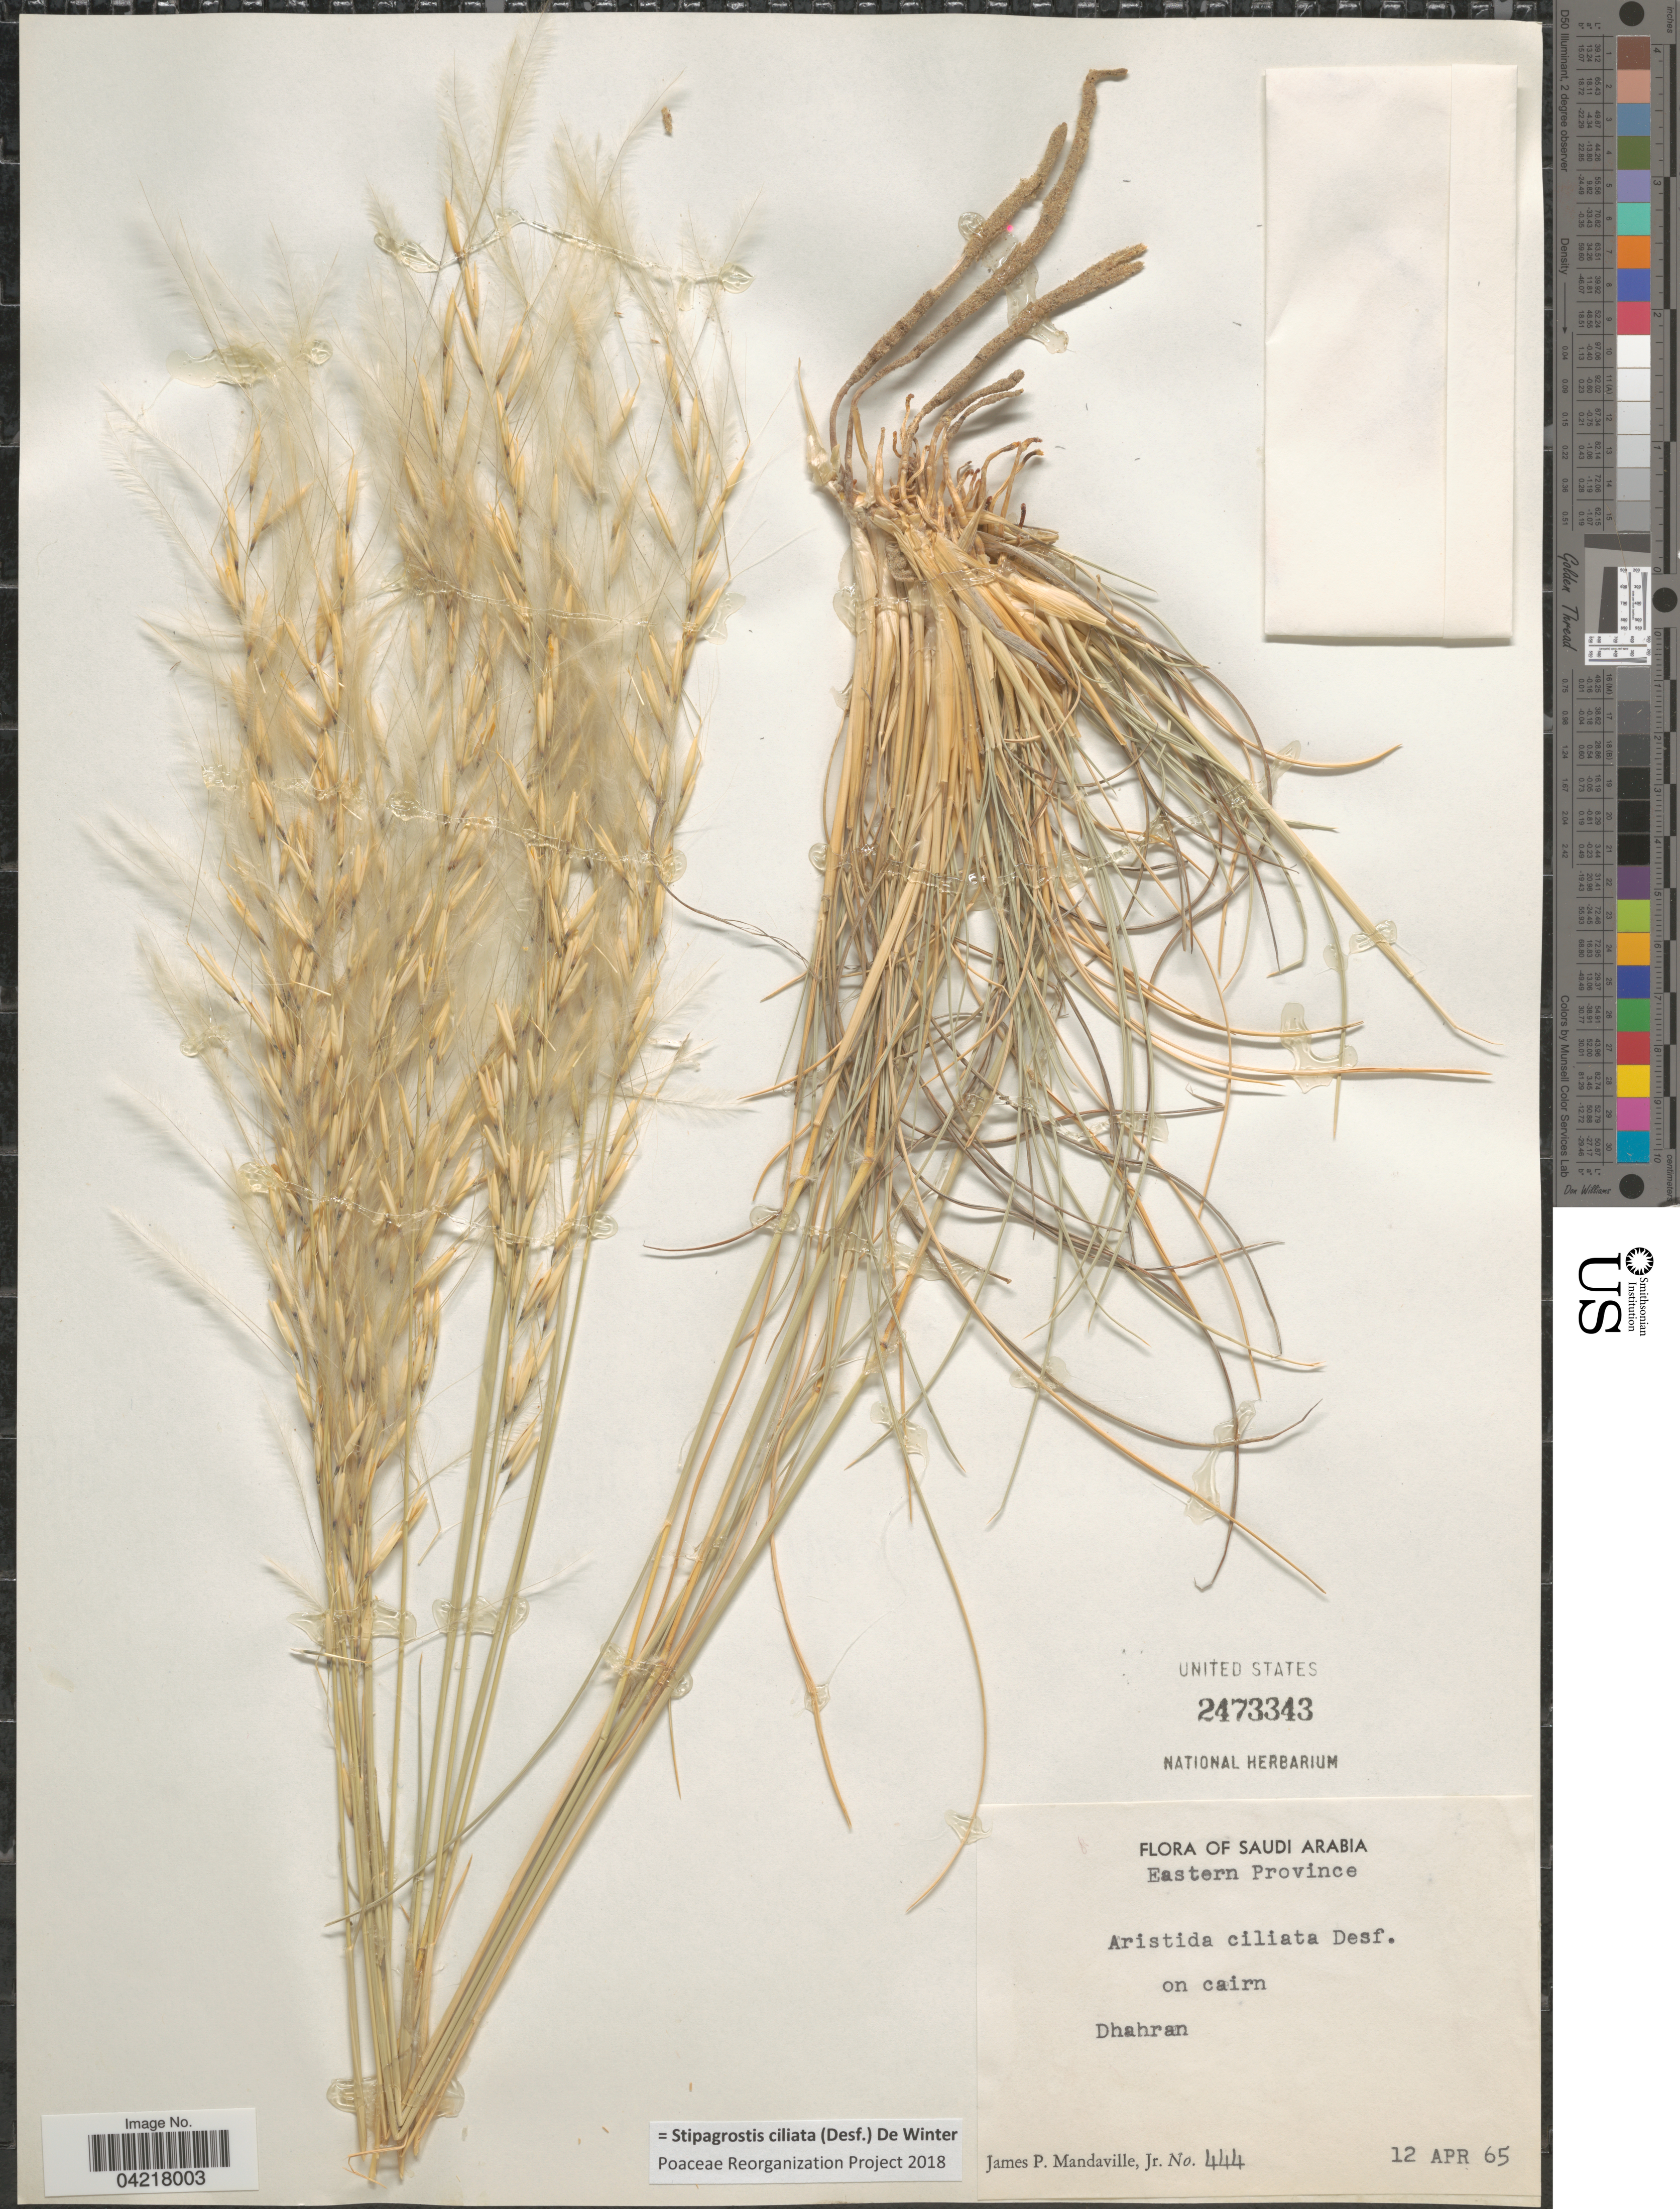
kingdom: Plantae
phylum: Tracheophyta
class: Liliopsida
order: Poales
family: Poaceae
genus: Stipagrostis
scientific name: Stipagrostis ciliata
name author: (Desf.) De Winter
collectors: J. Mandaville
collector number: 444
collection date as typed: Transcribed d/m/y: 12/4/65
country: Saudi Arabia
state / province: Ash Sharqiyah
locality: Eastern Province. Dhahran.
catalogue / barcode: US 2473343